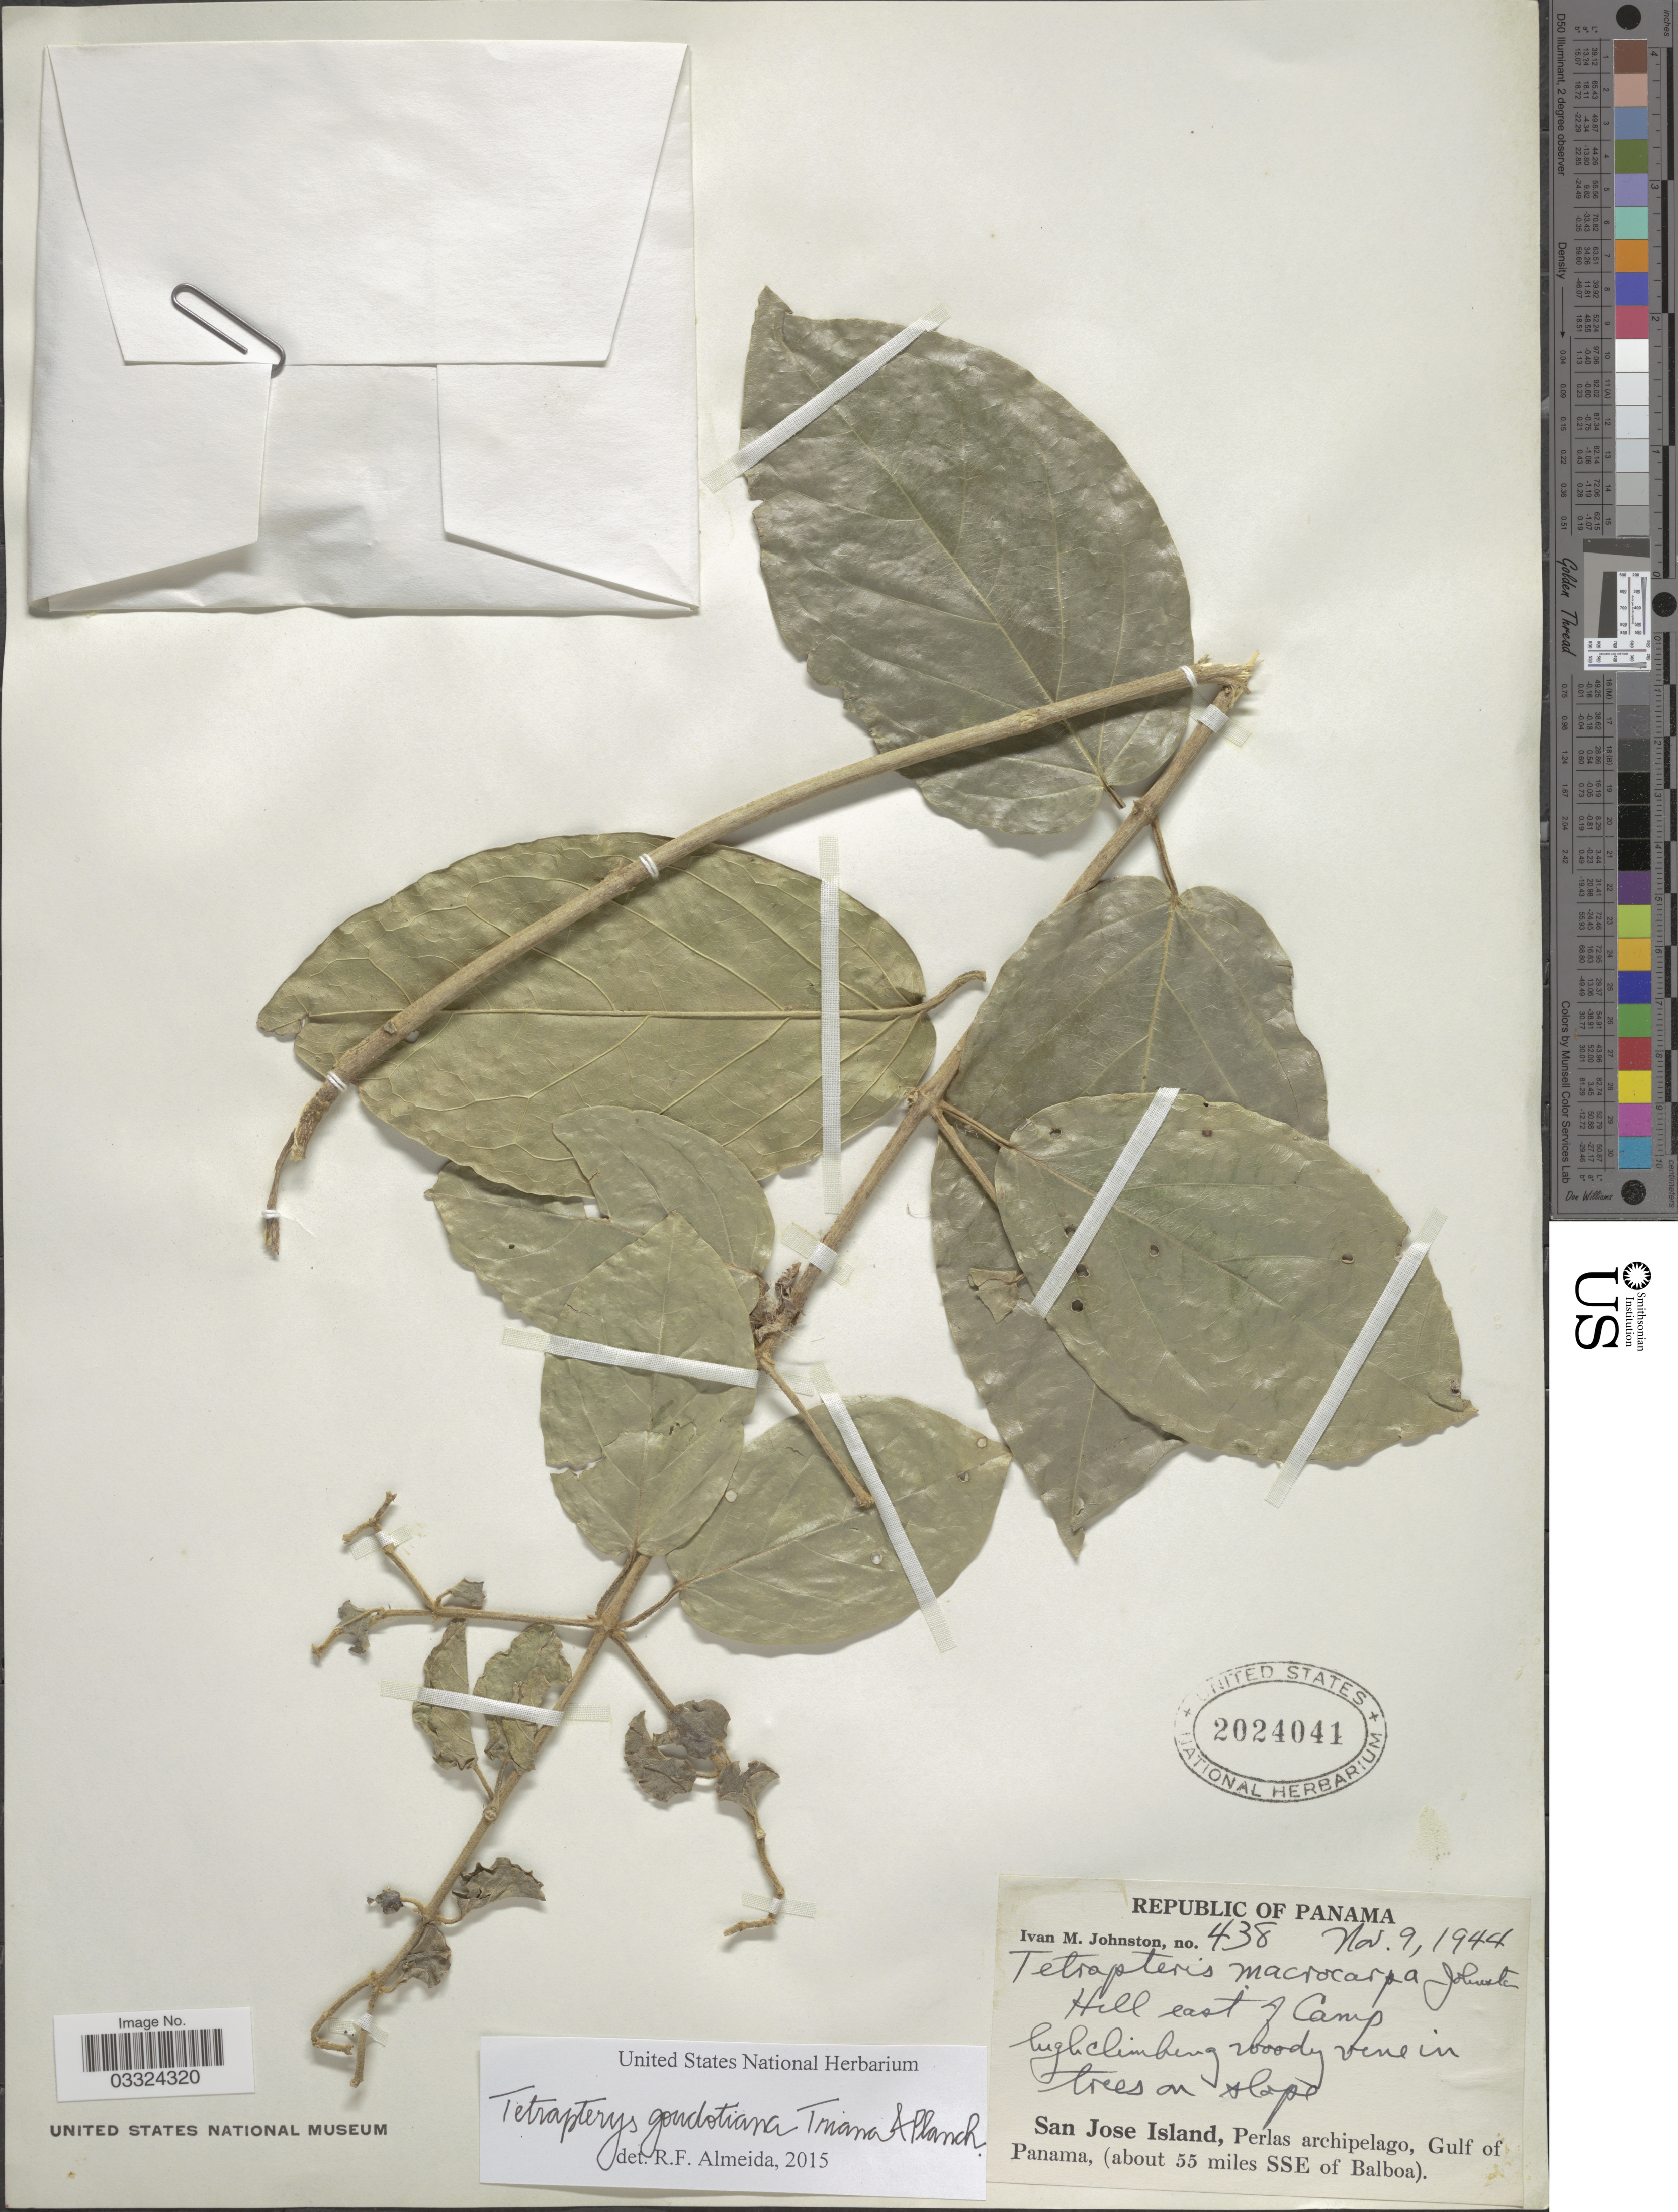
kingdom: Plantae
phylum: Tracheophyta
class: Magnoliopsida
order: Malpighiales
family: Malpighiaceae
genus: Tetrapterys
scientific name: Tetrapterys goudotiana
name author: Triana & Planch.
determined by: De Almeida, R. F., (HUEFS), Universidade Estadual de Feira de Santana (BRAZIL)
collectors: I.M. Johnston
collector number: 438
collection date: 1944-11-09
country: Panama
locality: Hill east of Camp. San Jose Island, Perlas archipelago, Gulf of Panama, (about 55 miles SSE of Balboa).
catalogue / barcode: US 2024041